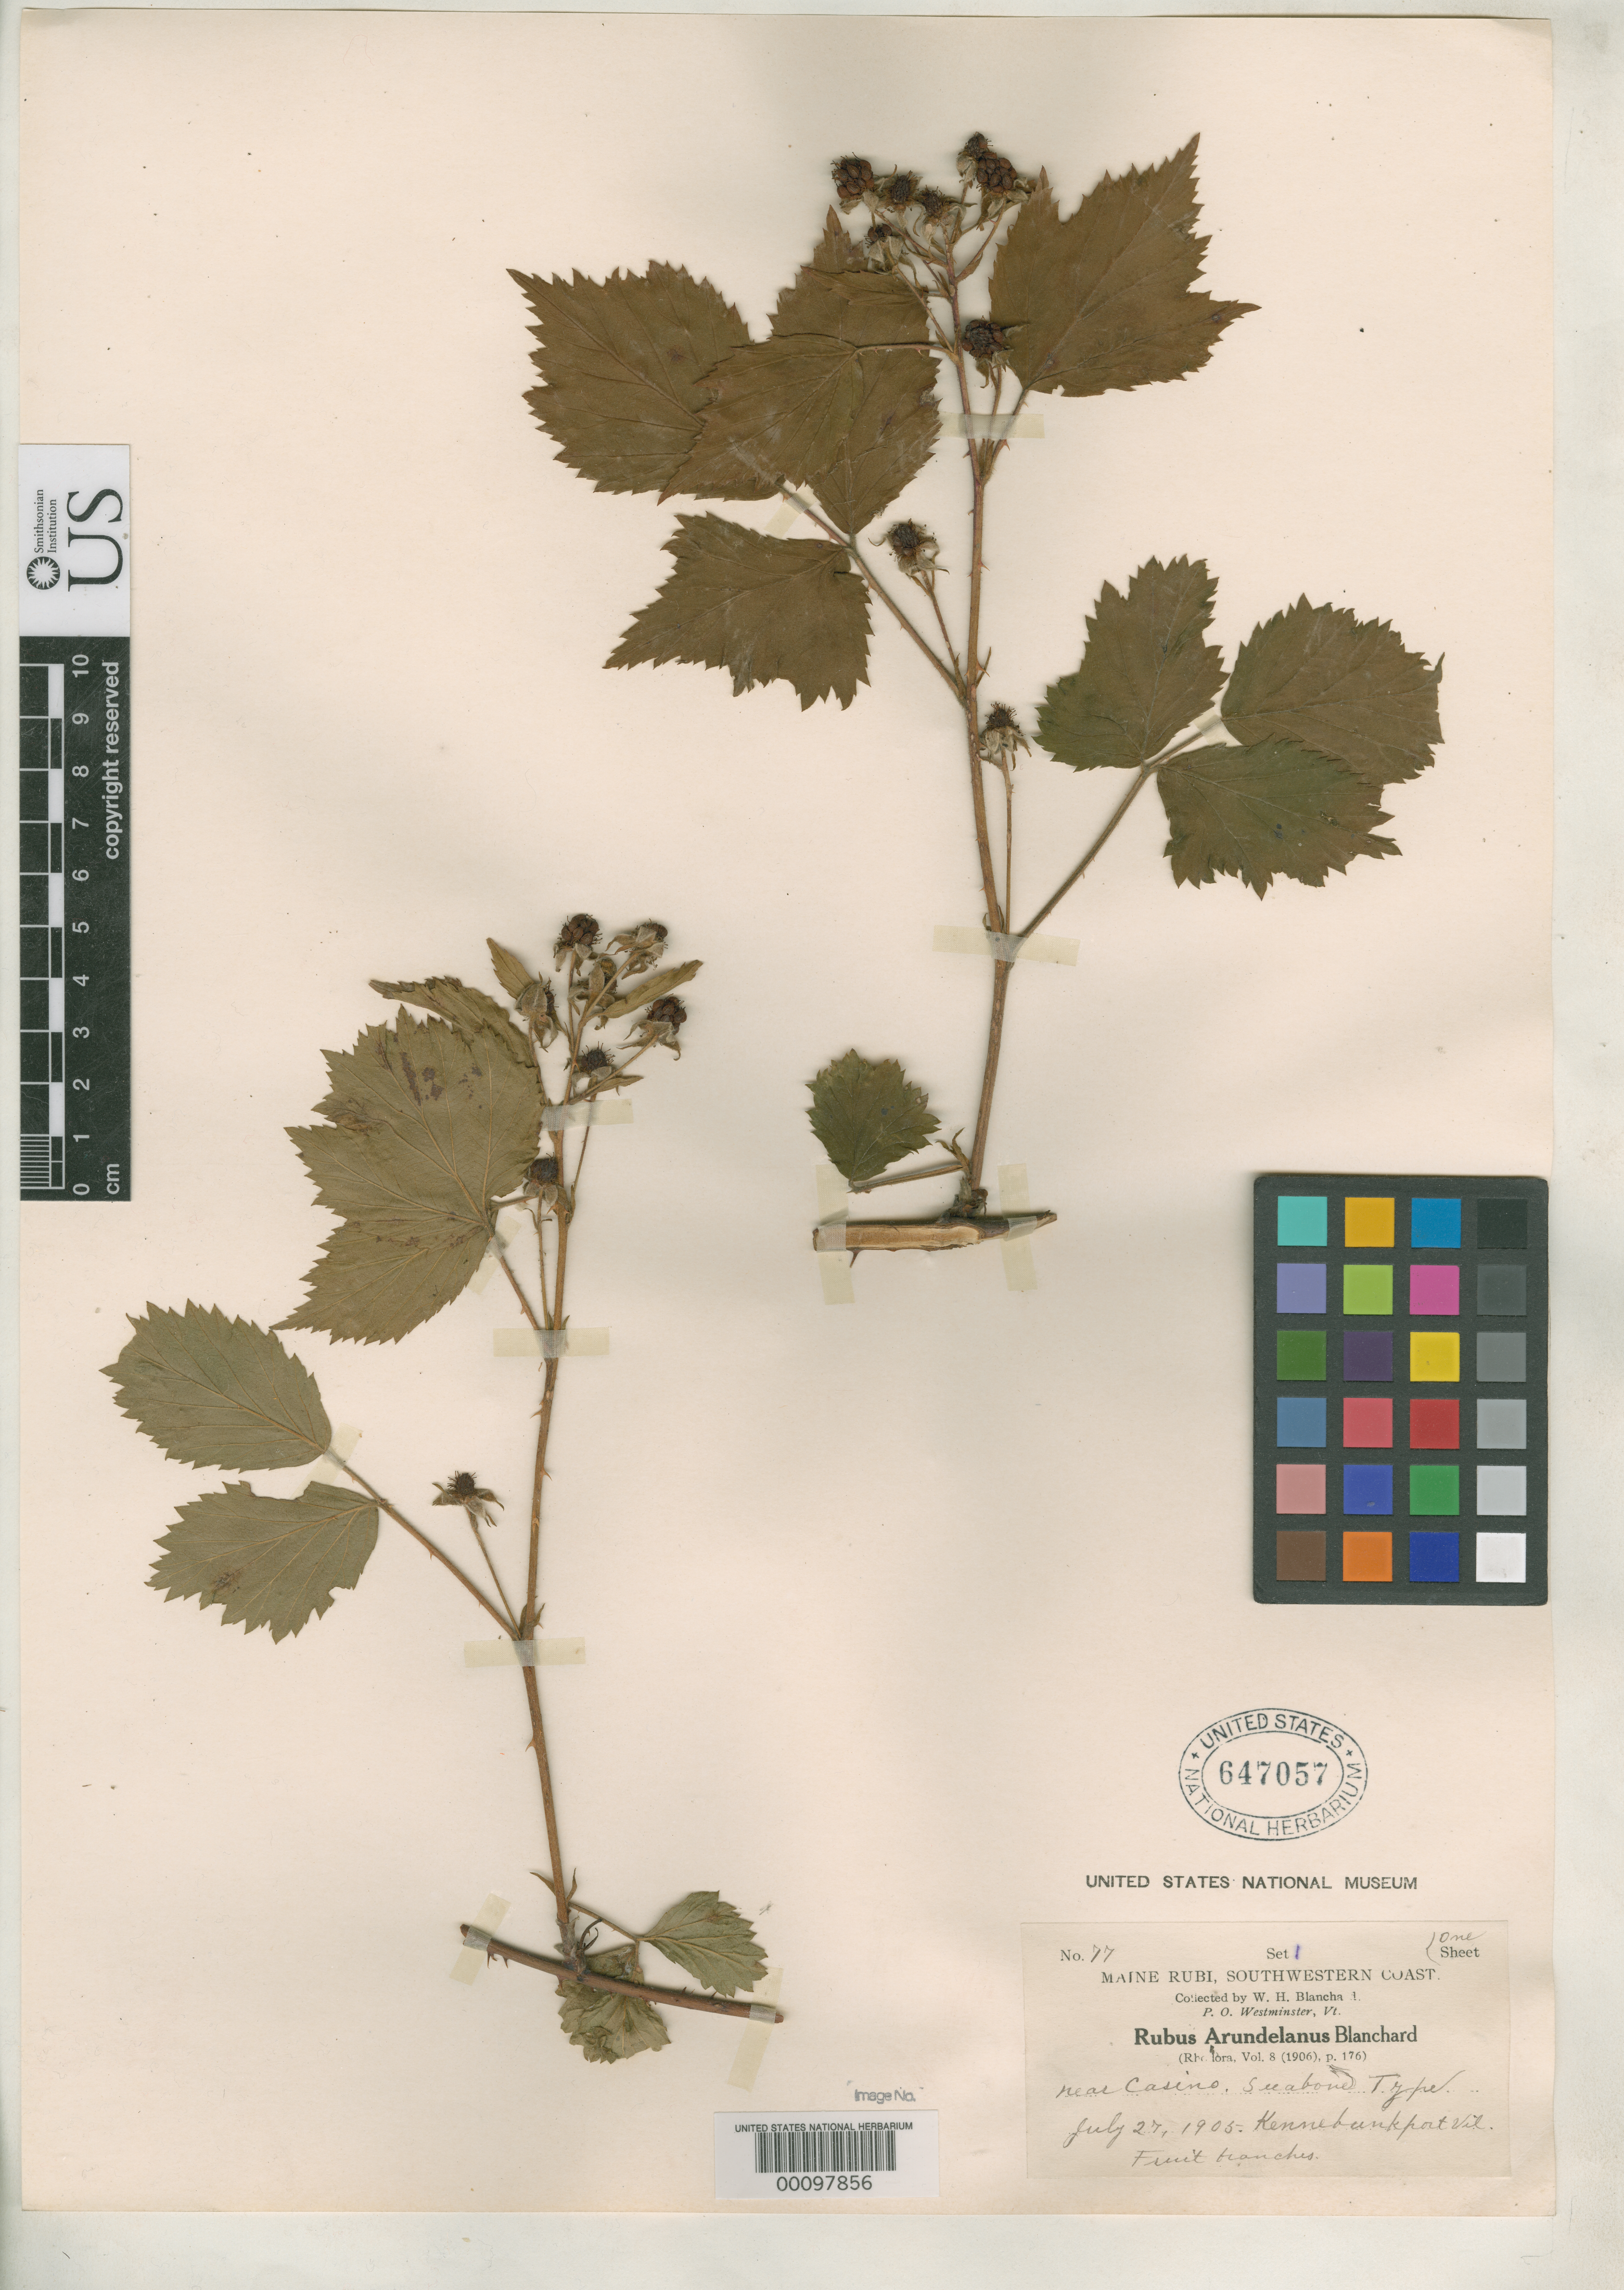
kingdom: Plantae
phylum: Tracheophyta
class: Magnoliopsida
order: Rosales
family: Rosaceae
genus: Rubus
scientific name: Rubus arundelanus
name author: Blanch.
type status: Type Fragment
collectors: W. H. Blanchard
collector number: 77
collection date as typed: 27 Jul 1905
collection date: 1905-07-27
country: United States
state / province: Maine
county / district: York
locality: Kennebunkport.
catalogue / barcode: US 647057